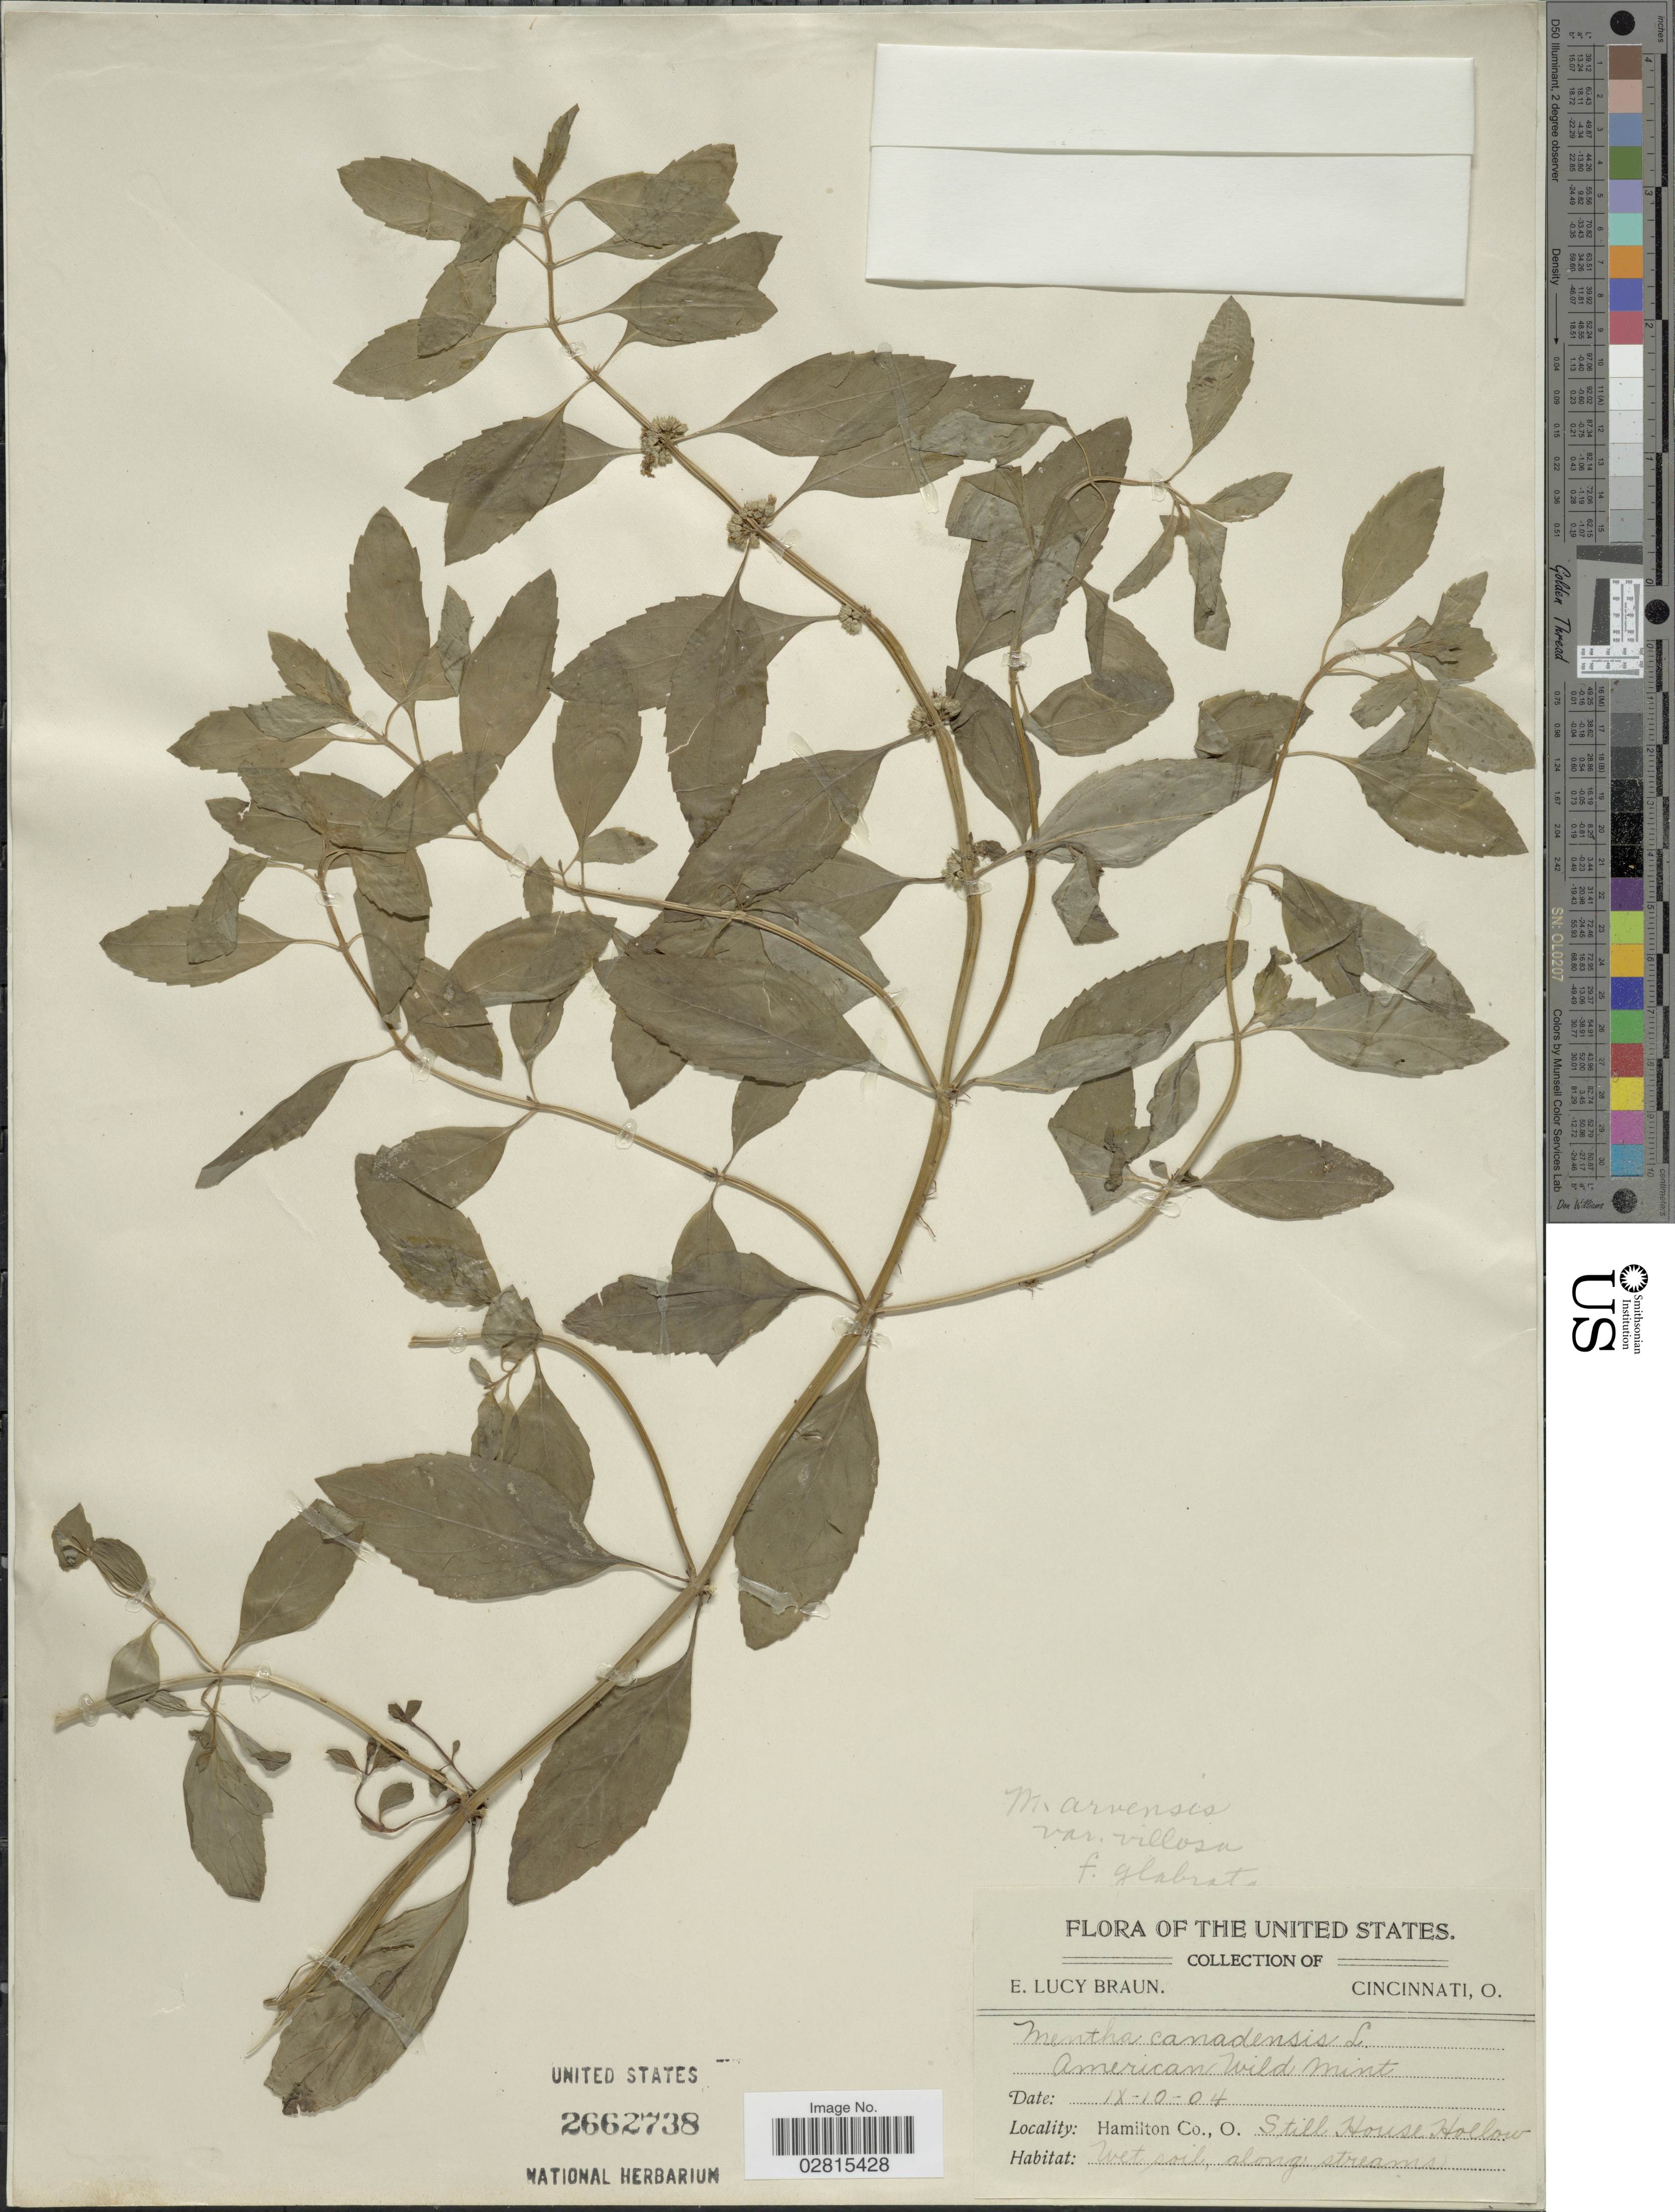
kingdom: Plantae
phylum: Tracheophyta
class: Magnoliopsida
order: Lamiales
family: Lamiaceae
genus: Mentha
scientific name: Mentha canadensis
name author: L.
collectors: E. L. Braun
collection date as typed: Transcribed d/m/y: 10/9/4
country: United States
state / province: Ohio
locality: Hamilton Co. Still House Hollow.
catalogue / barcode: US 2662738